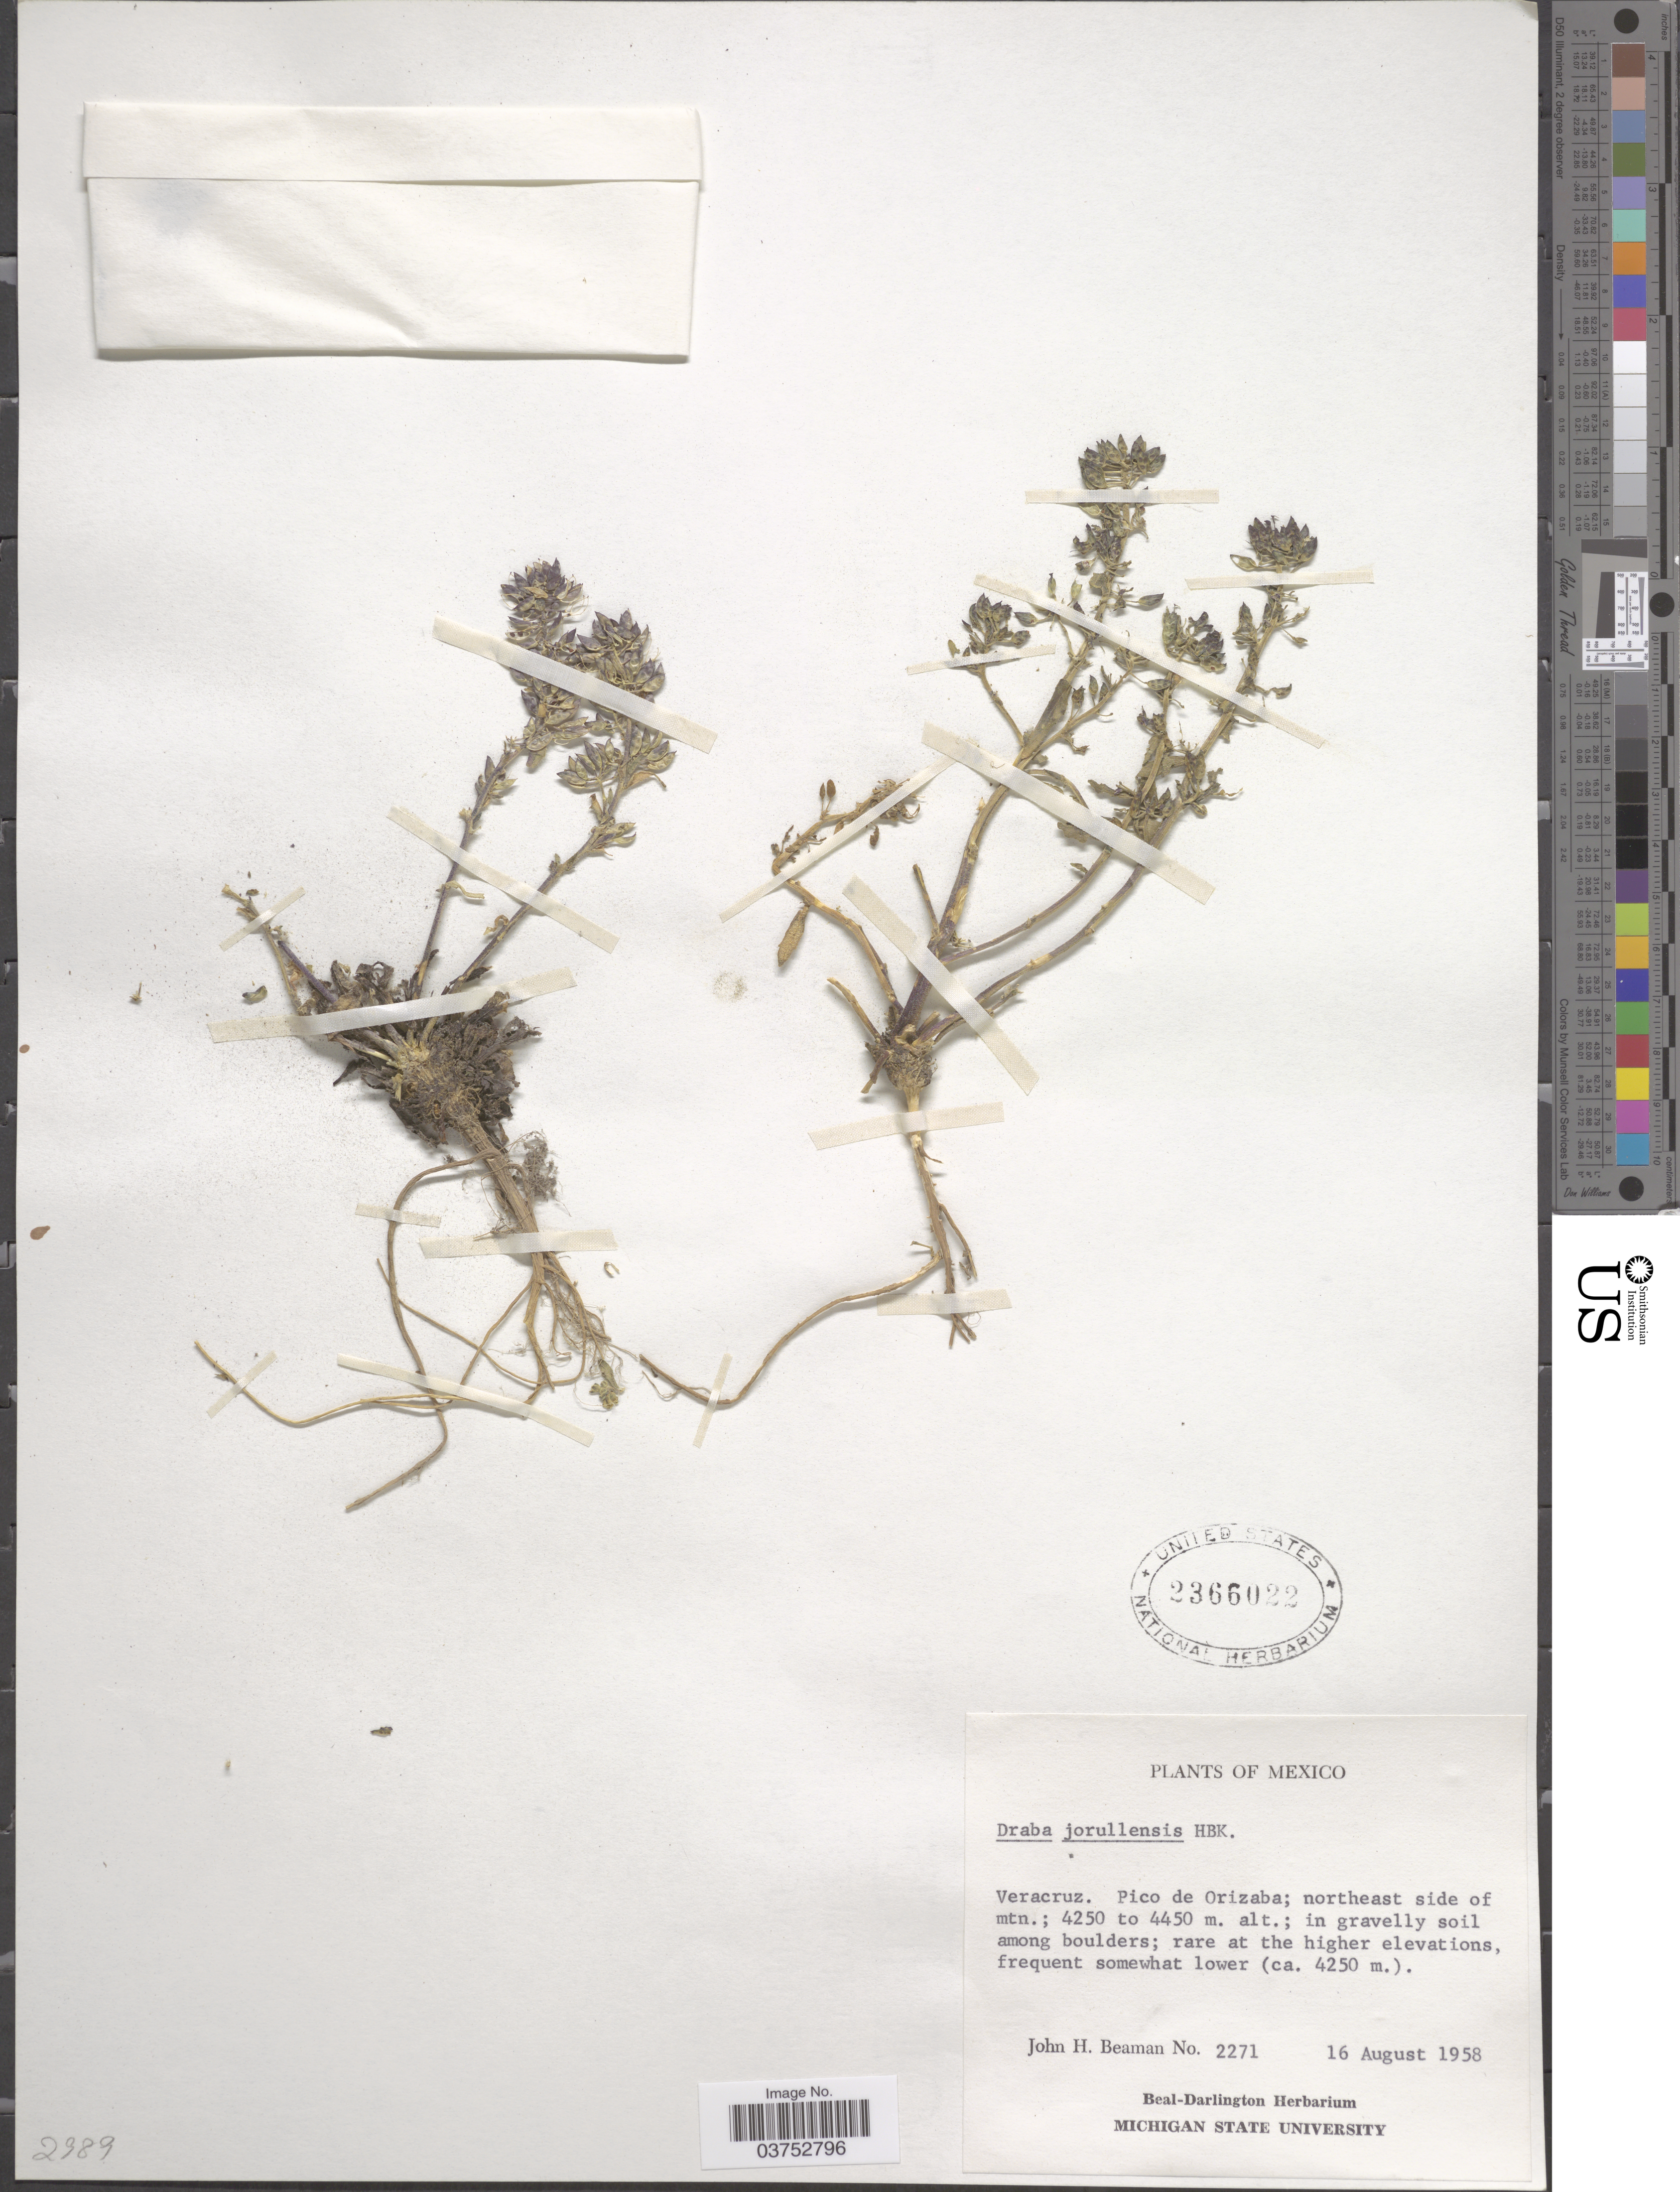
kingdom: Plantae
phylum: Tracheophyta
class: Magnoliopsida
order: Brassicales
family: Brassicaceae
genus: Draba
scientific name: Draba jorullensis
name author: Kunth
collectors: J. H. Beaman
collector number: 2271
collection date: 1958-08-16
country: Mexico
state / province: Veracruz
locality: Veracruz. Pico de Orizaba; northeast side of mtn.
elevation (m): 4250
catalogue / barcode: US 2366022